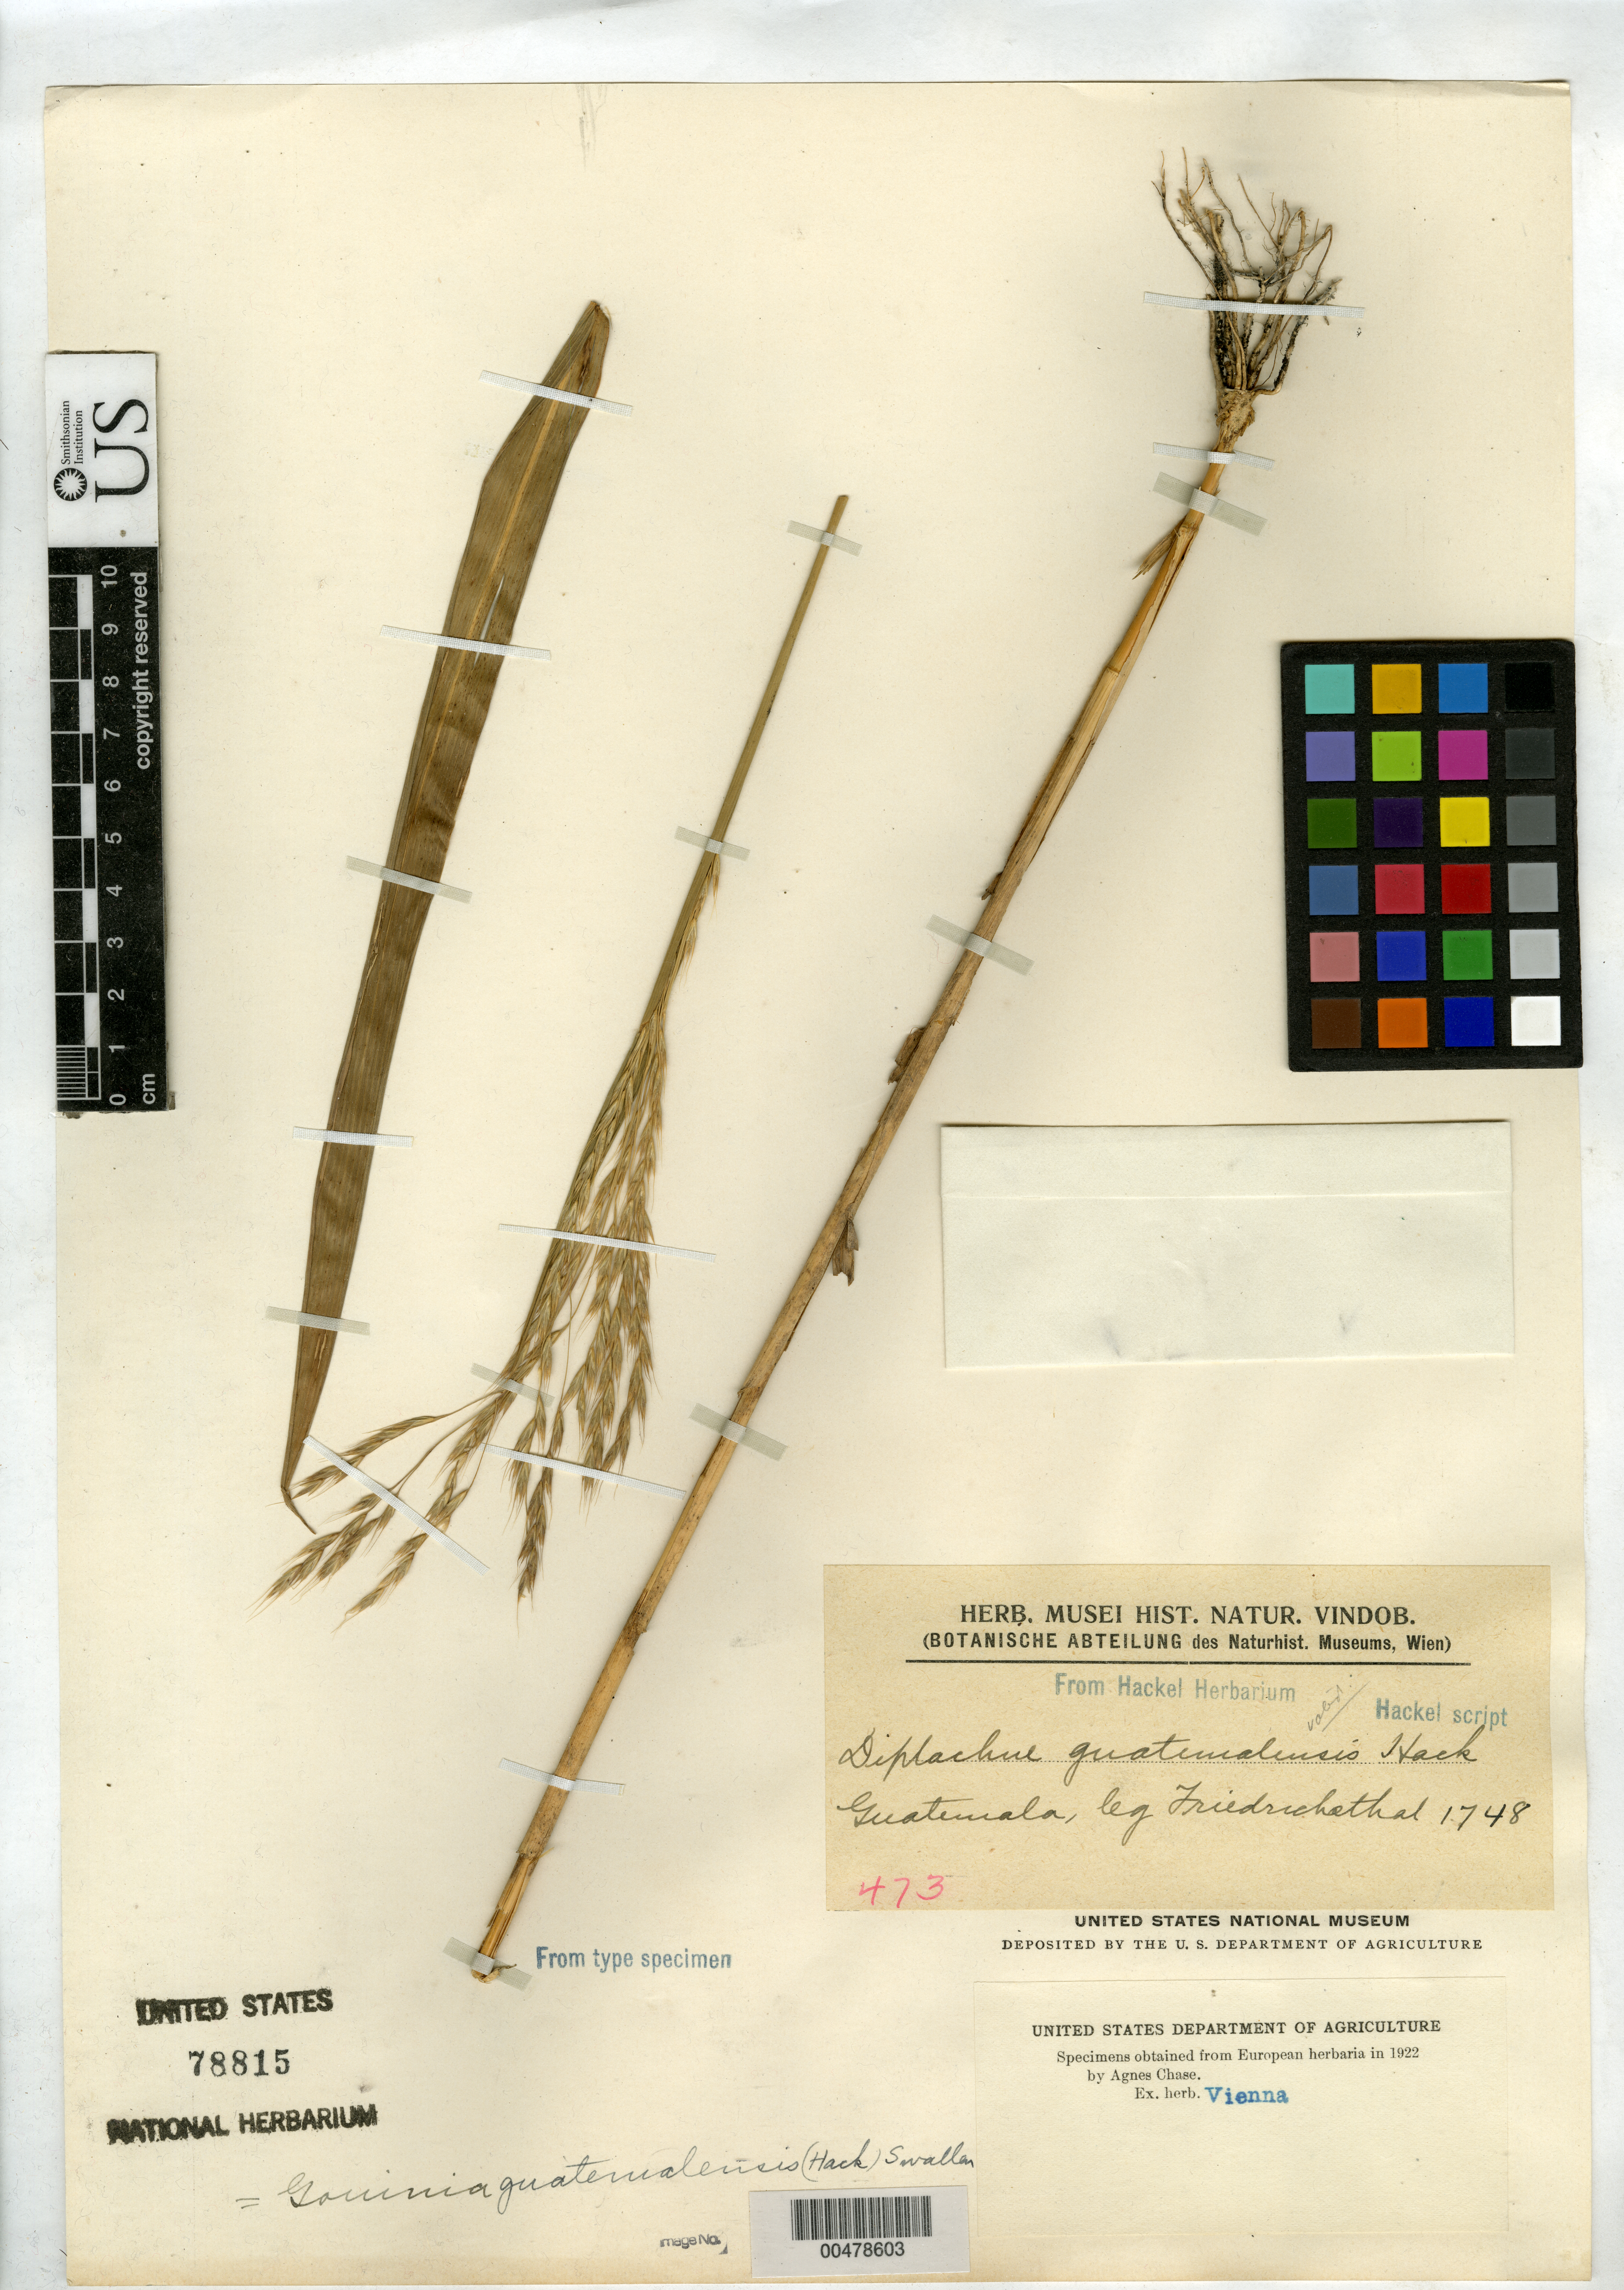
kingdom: Plantae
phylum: Tracheophyta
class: Liliopsida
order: Poales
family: Poaceae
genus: Diplachne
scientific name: Diplachne guatemalensis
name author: Hack.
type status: Type Collection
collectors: E. von Friedrichsthal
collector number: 1748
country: Guatemala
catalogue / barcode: US 78815